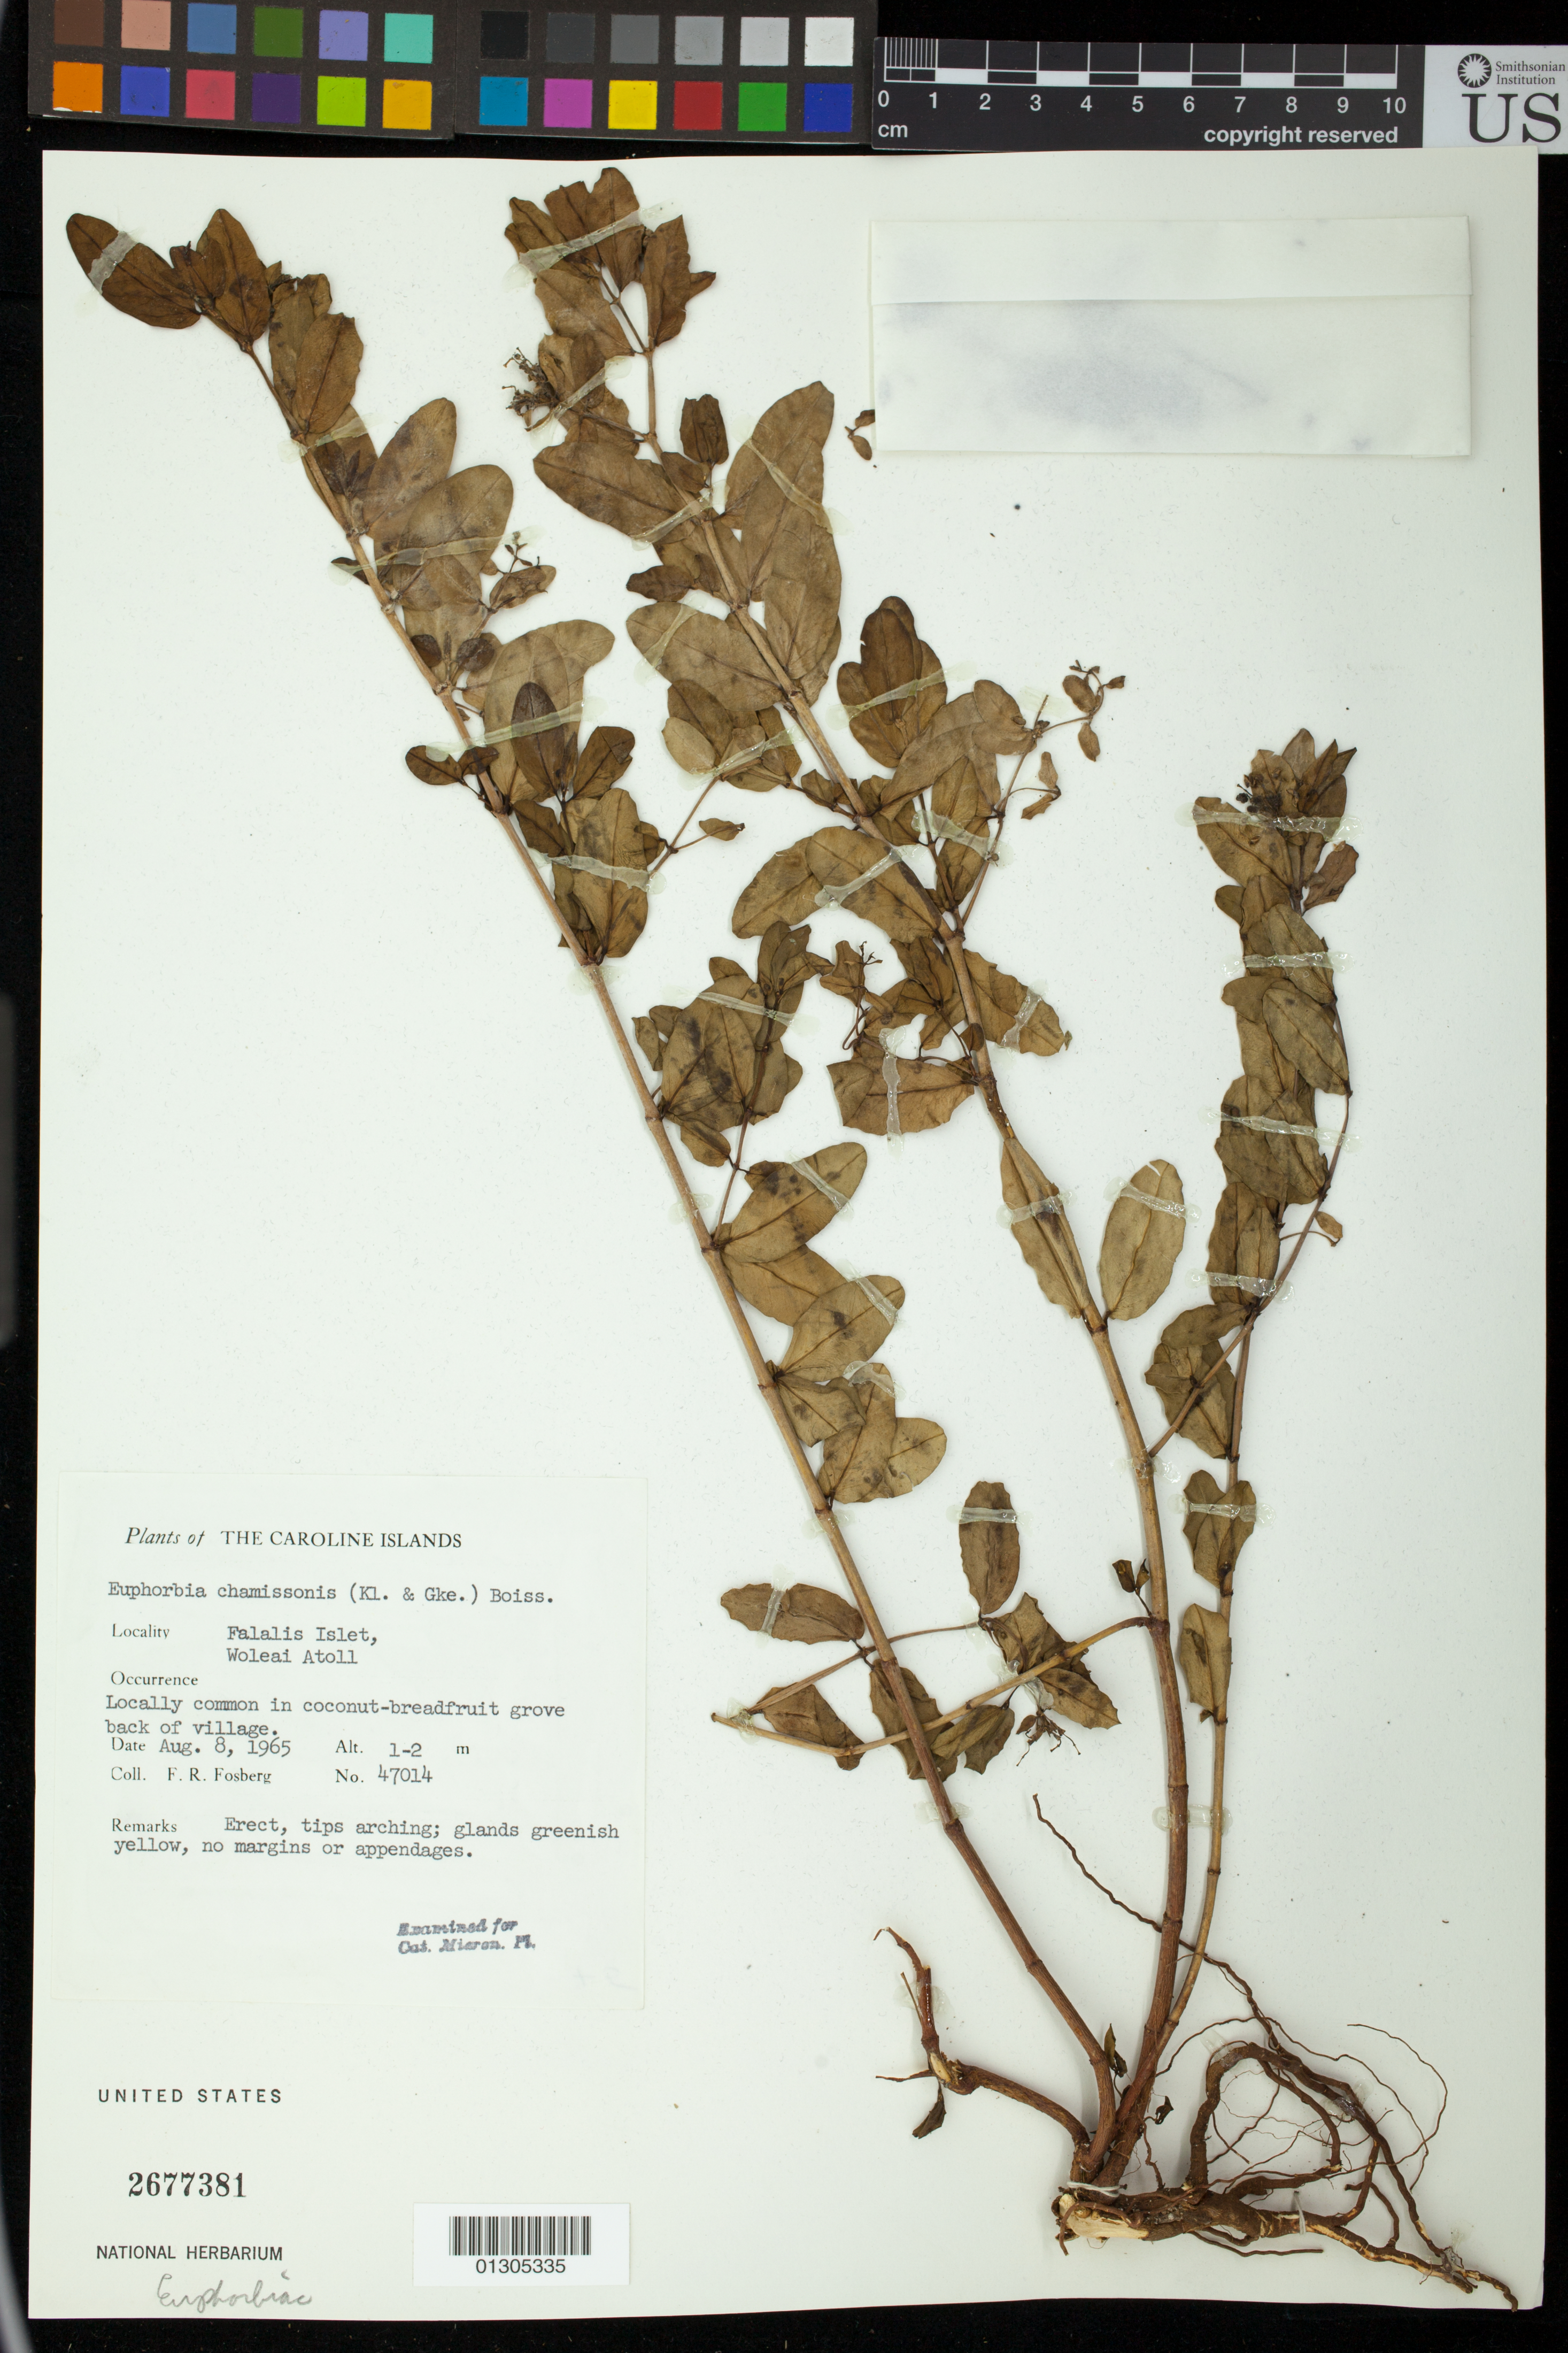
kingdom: Plantae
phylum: Tracheophyta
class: Magnoliopsida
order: Malpighiales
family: Euphorbiaceae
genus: Euphorbia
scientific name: Euphorbia chamissonis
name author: (Klotzsch ex Klotzsch & Garcke) Boiss.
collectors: F. R. Fosberg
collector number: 47014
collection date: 1965-08-08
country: Micronesia, Federated States of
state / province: Yap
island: Woleai Atoll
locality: Woleai Atoll, Falalis Islet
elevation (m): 1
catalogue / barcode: US 2677381